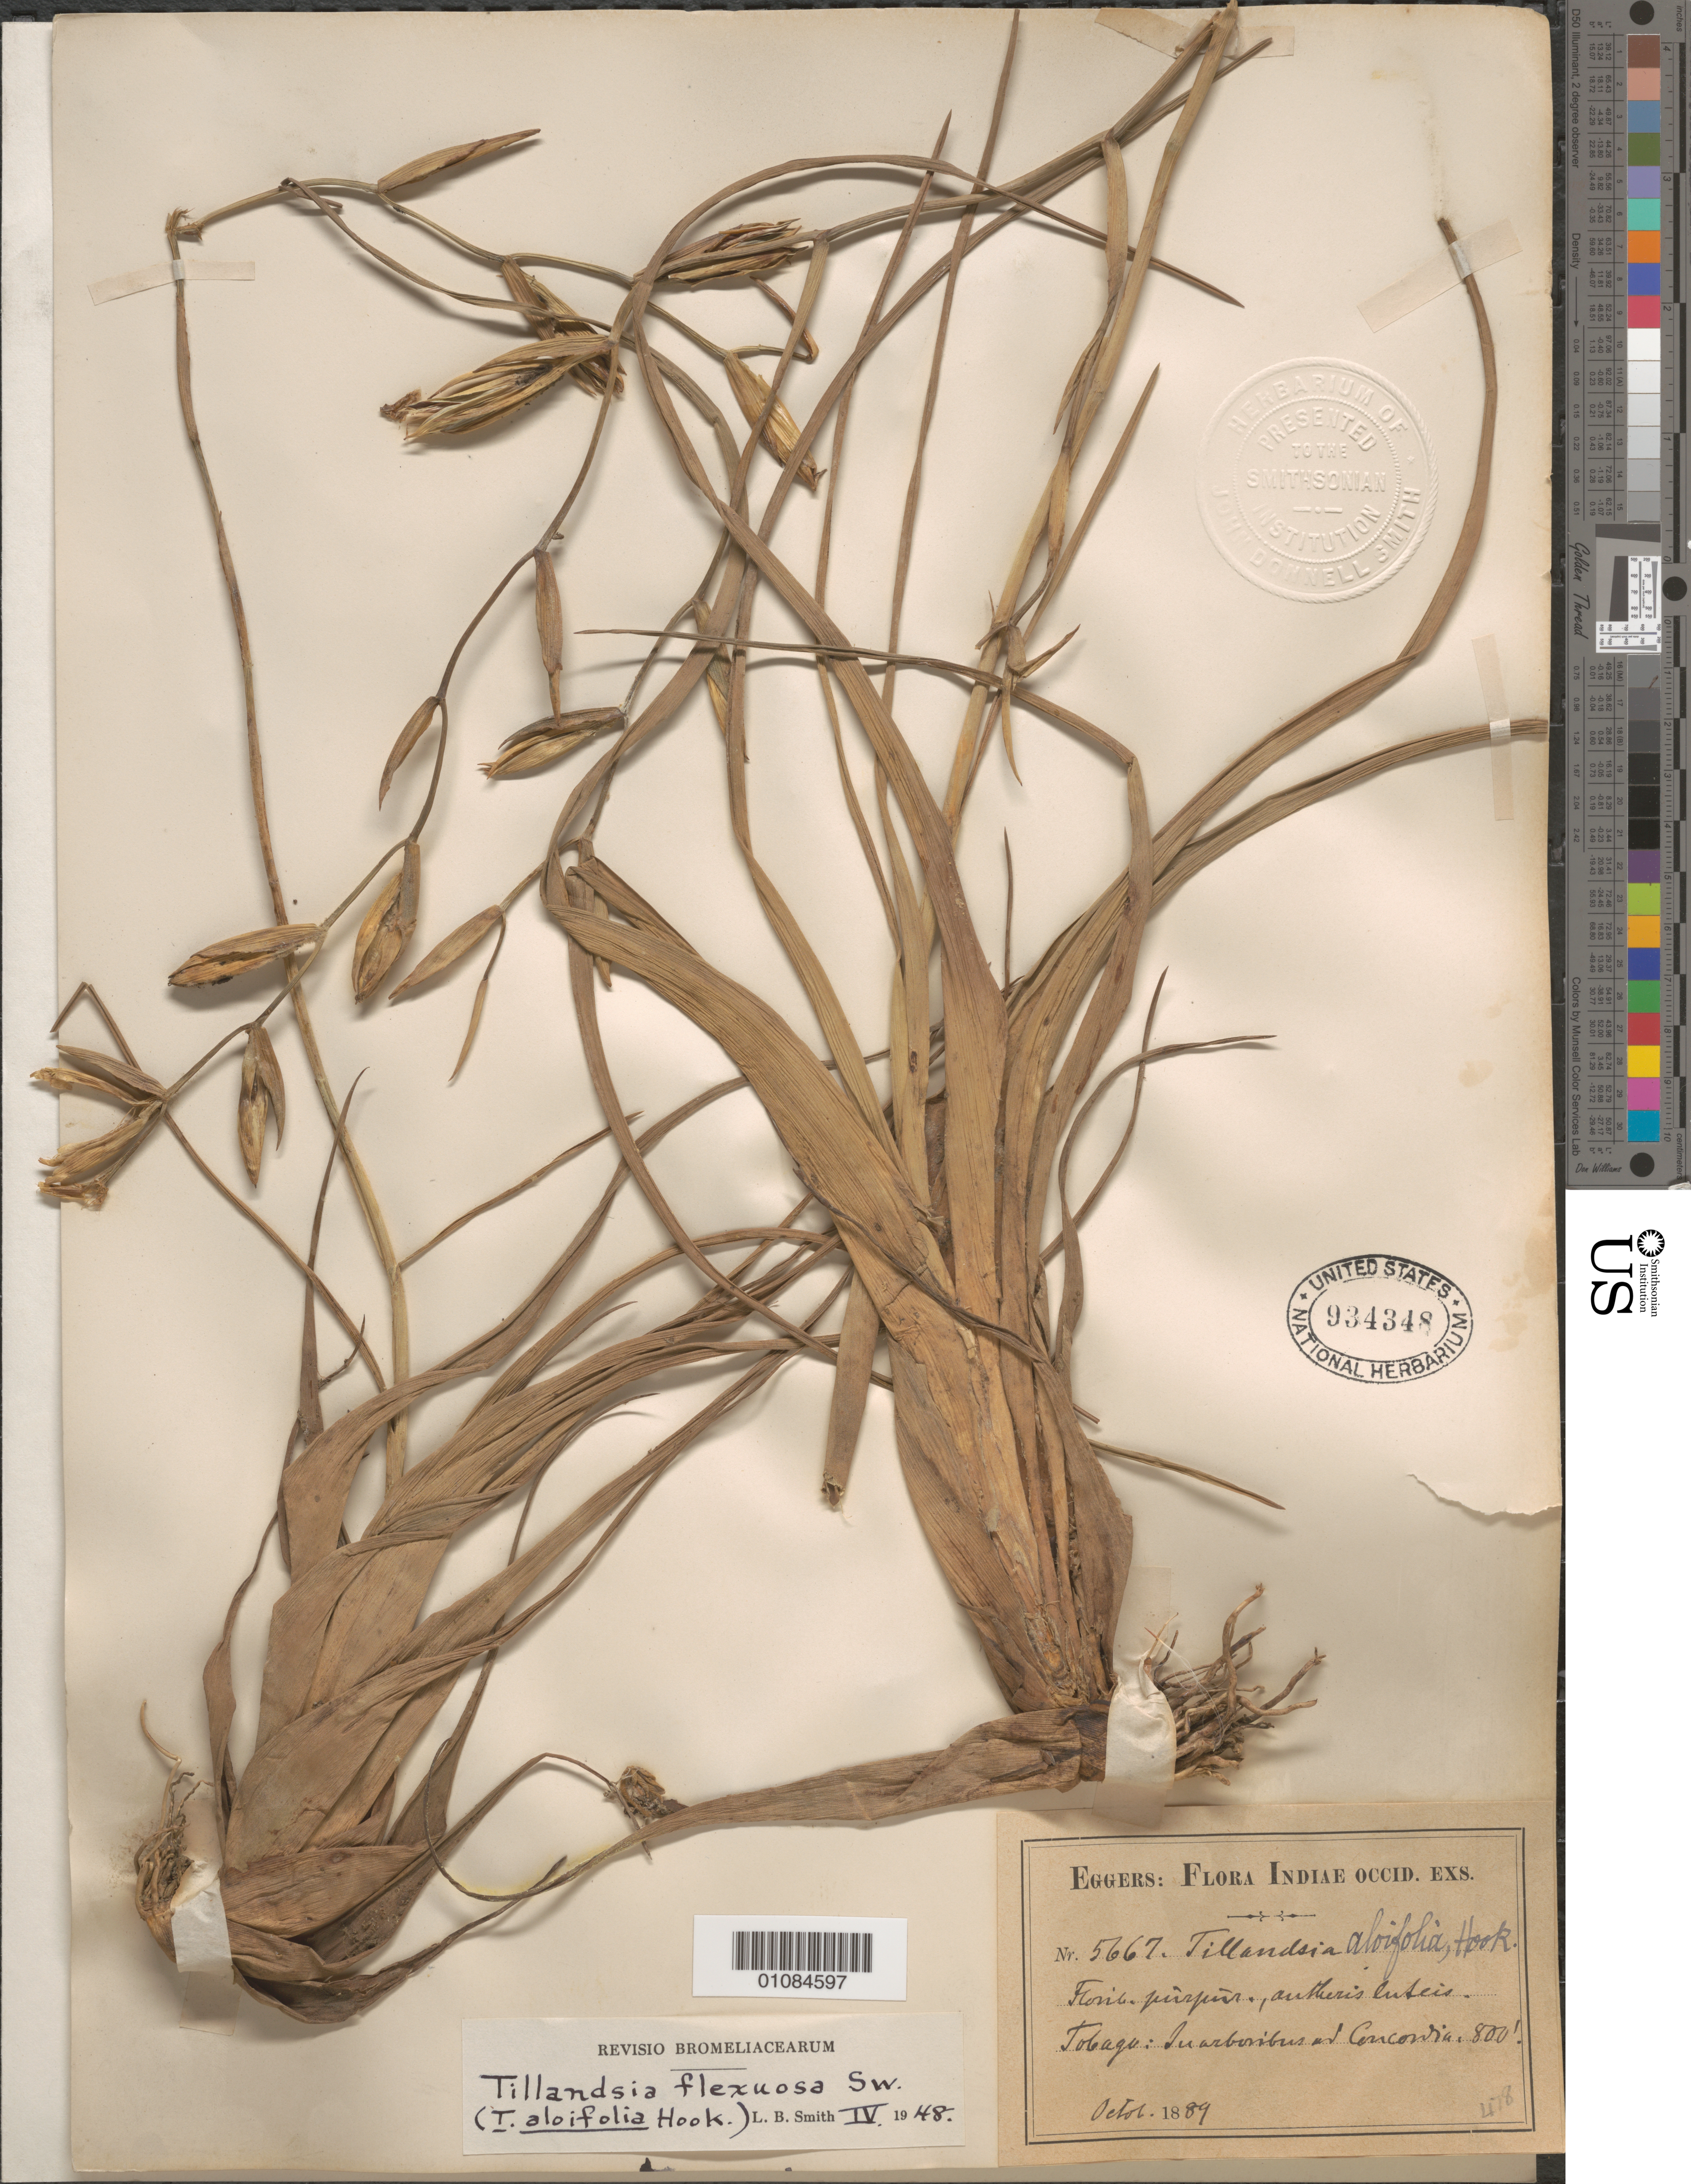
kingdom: Plantae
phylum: Tracheophyta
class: Liliopsida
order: Poales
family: Bromeliaceae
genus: Tillandsia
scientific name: Tillandsia flexuosa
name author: Sw.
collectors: H. F. A. von Eggers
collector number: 5667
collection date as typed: Oct 1889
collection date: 1889-10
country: Trinidad and Tobago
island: Tobago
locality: Concordia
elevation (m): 244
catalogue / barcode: US 934348